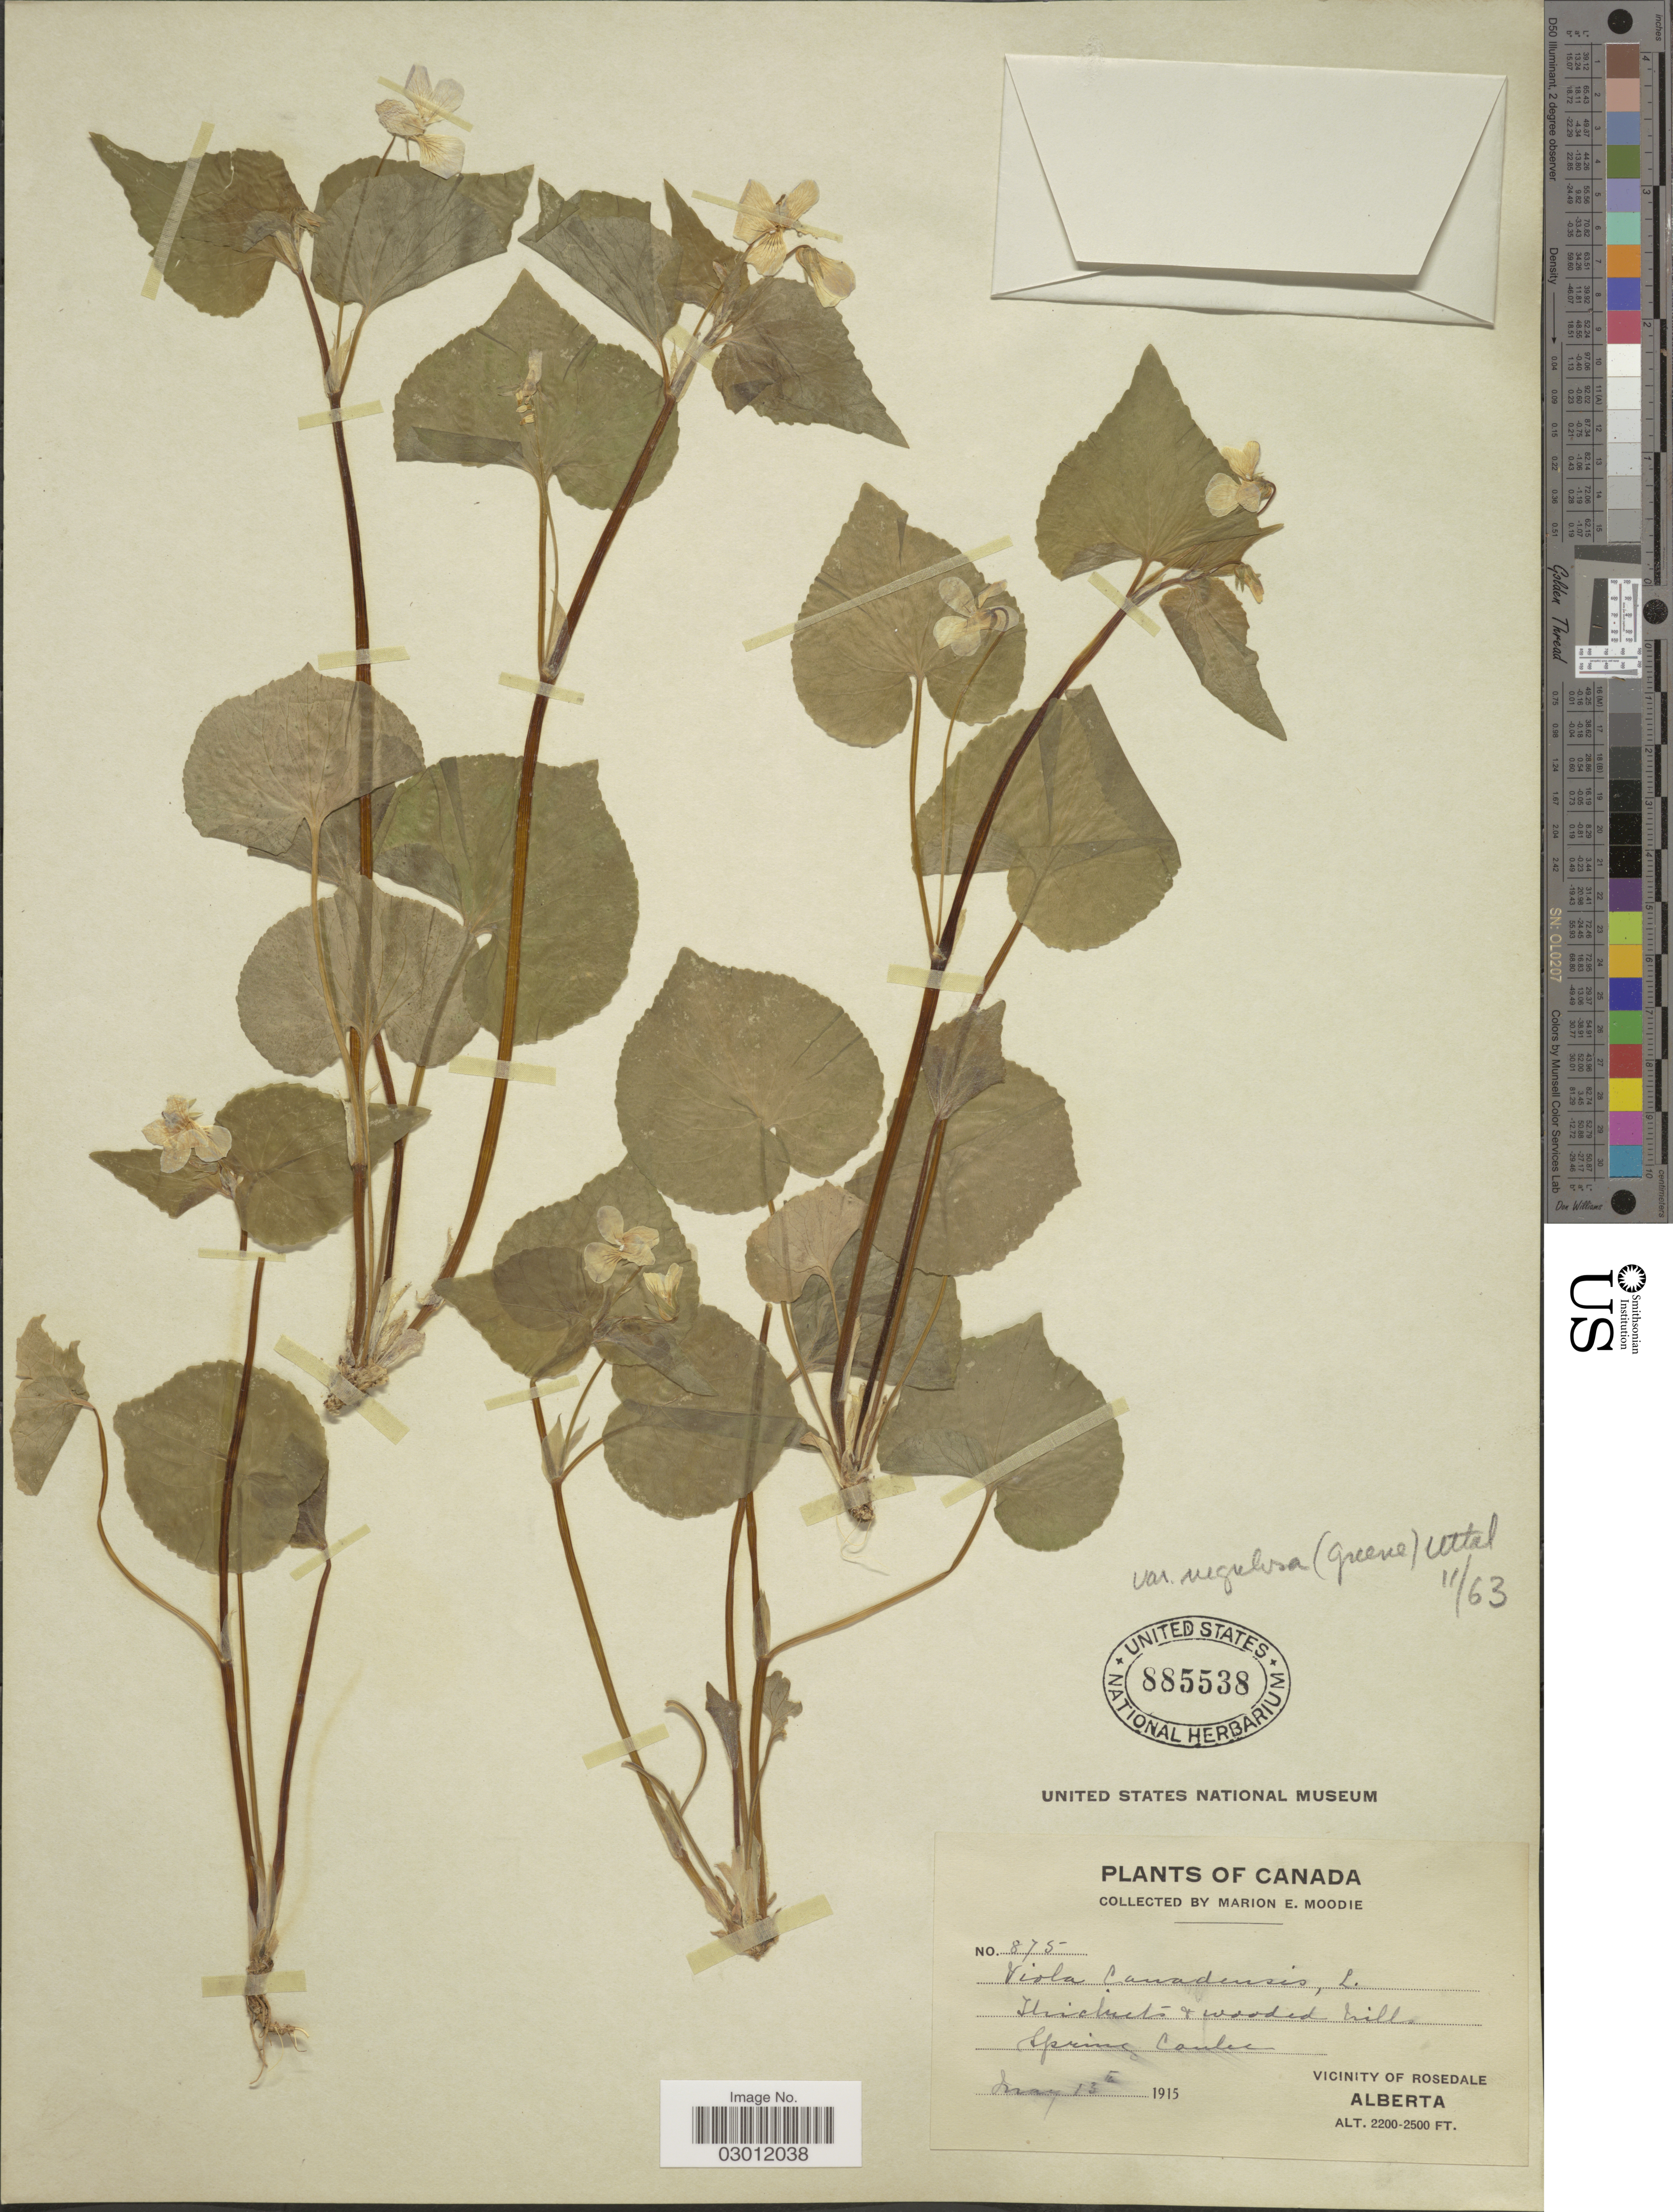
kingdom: Plantae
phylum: Tracheophyta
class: Magnoliopsida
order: Malpighiales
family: Violaceae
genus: Viola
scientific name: Viola canadensis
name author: L.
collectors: M. E. Moodie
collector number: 875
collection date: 1915-05-13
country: Canada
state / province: Alberta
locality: Thickets & wooded hills, Spring Coulee. Vicinity of Rosedale. Alberta.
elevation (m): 671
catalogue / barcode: US 885538